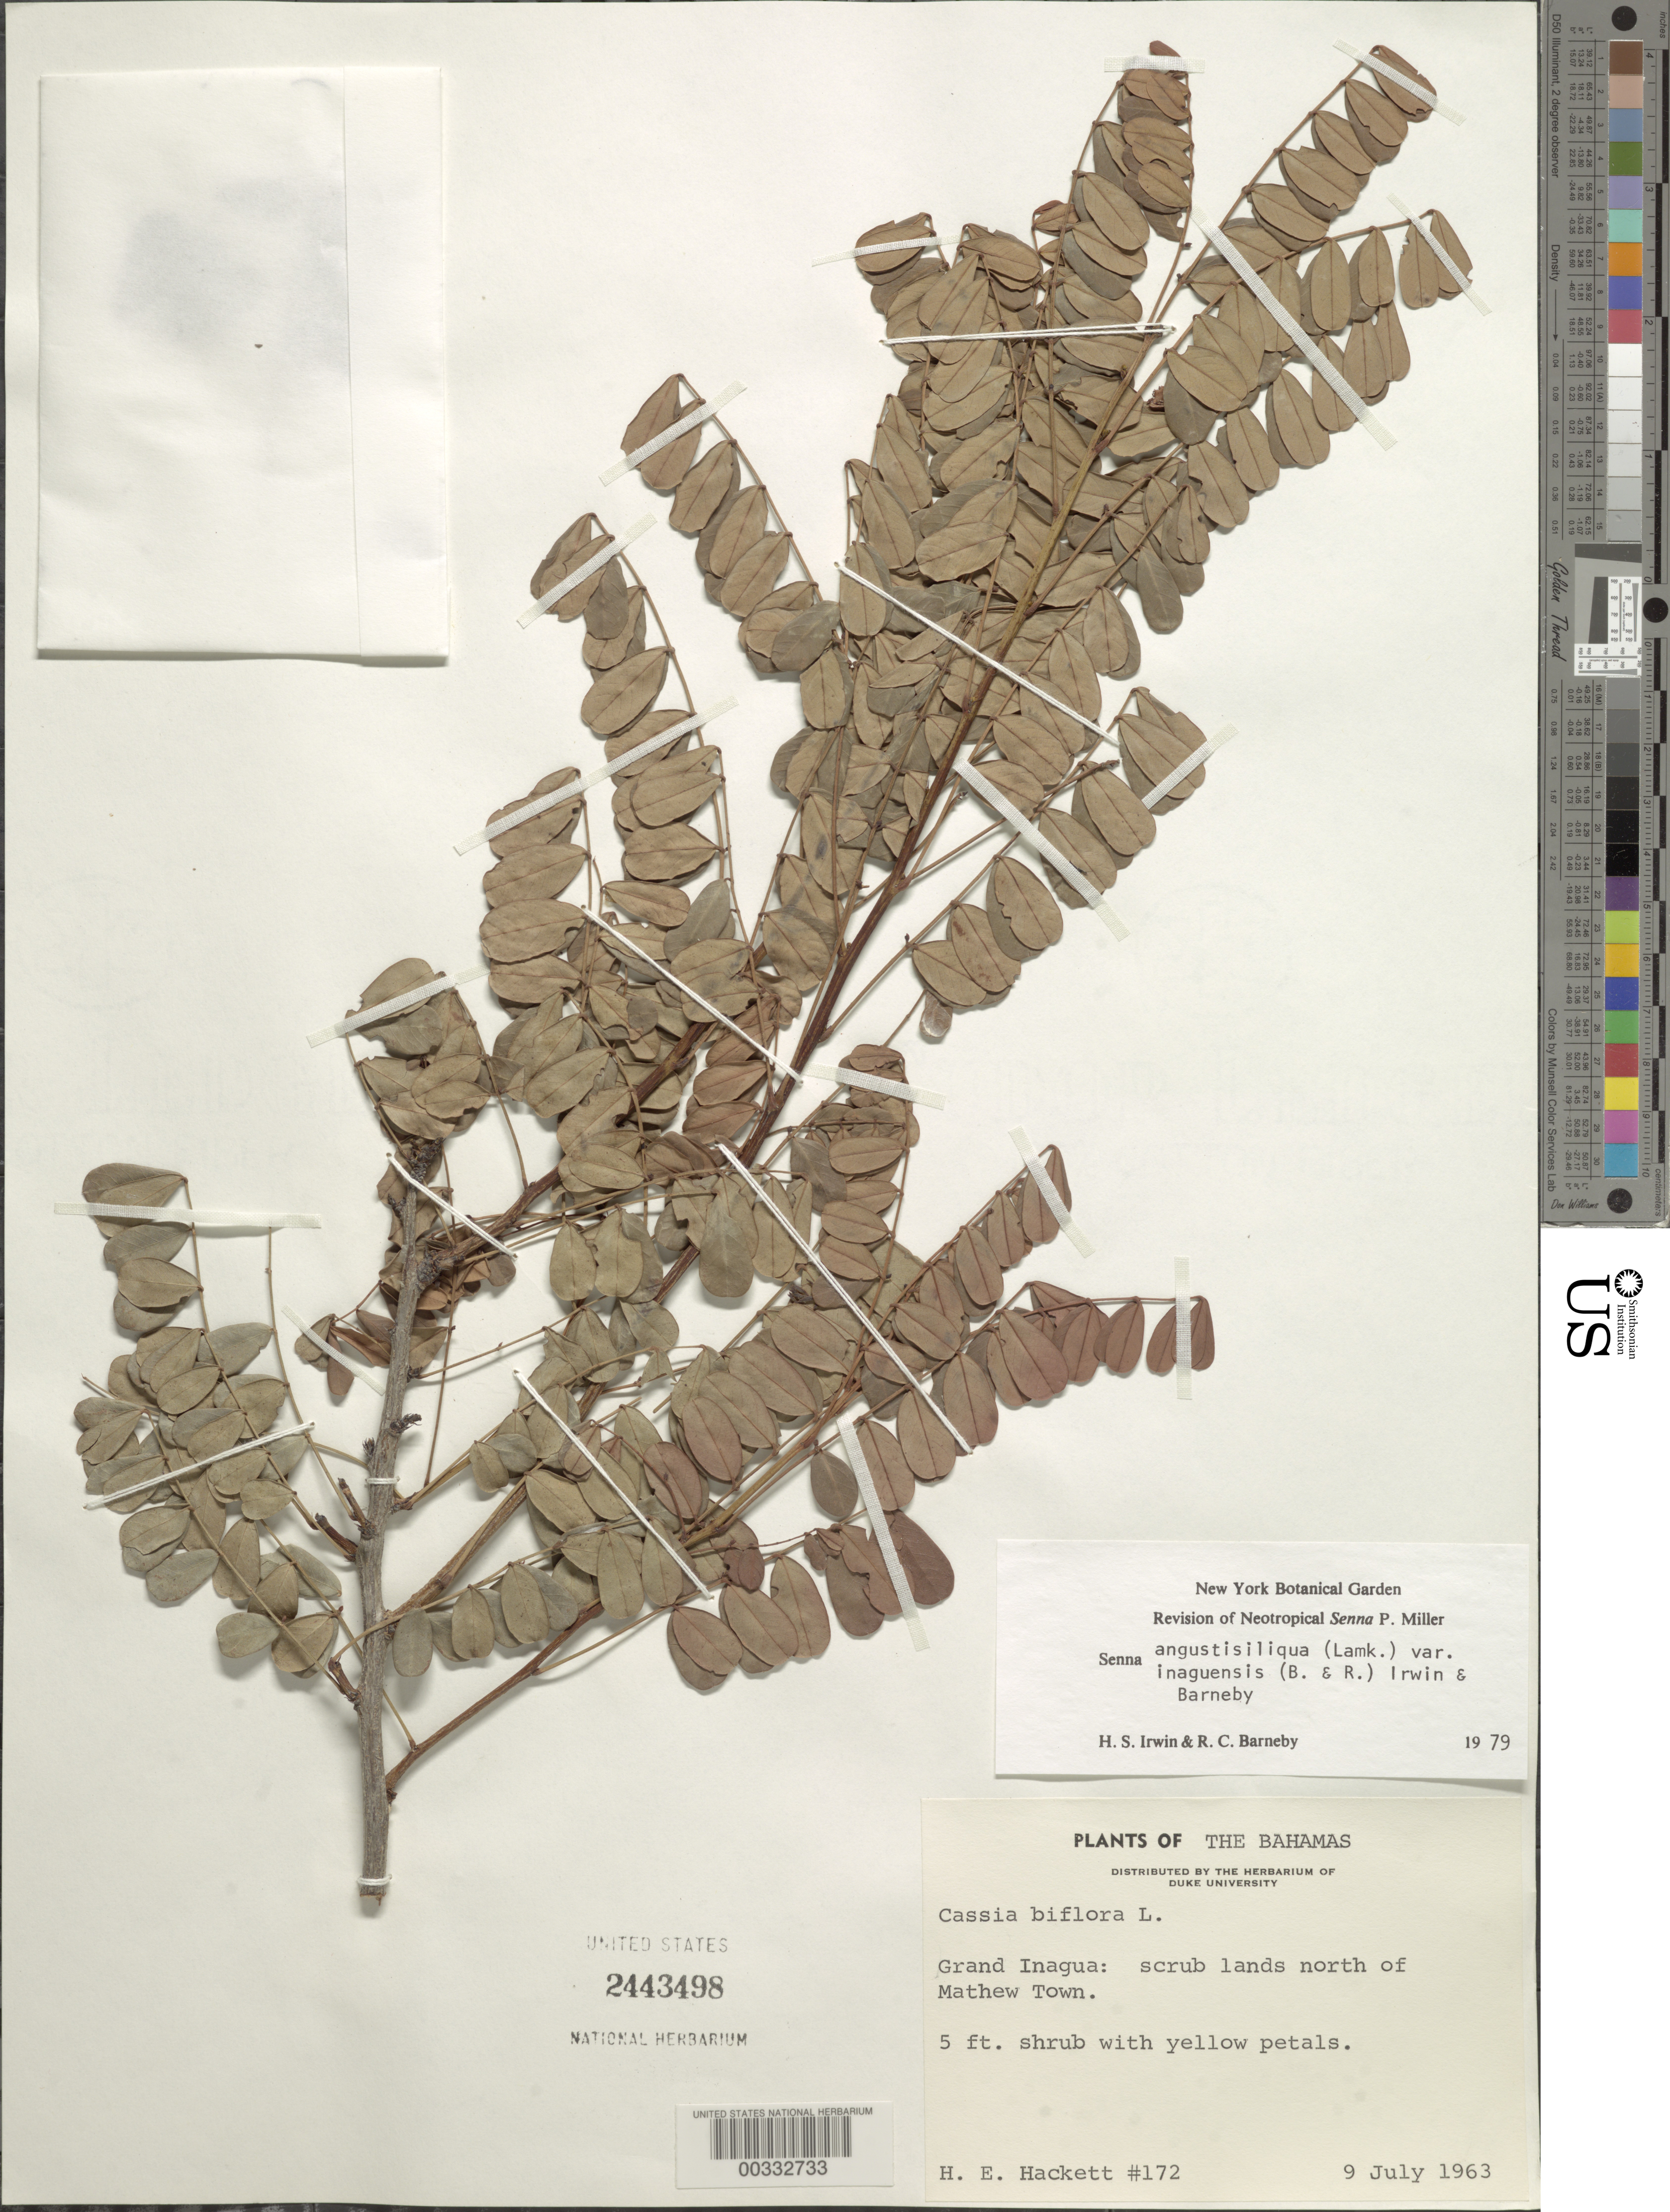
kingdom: Plantae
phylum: Tracheophyta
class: Magnoliopsida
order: Fabales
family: Fabaceae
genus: Senna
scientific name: Senna angustisiliqua var. inaguensis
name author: (Britton & Rose) H.S. Irwin & Barneby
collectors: H. E. Hackett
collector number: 172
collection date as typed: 09 Jul 1963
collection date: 1963-07-09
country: Bahamas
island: Great Inagua Island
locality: N of mathew town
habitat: Scrub lands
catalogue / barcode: US 2443498